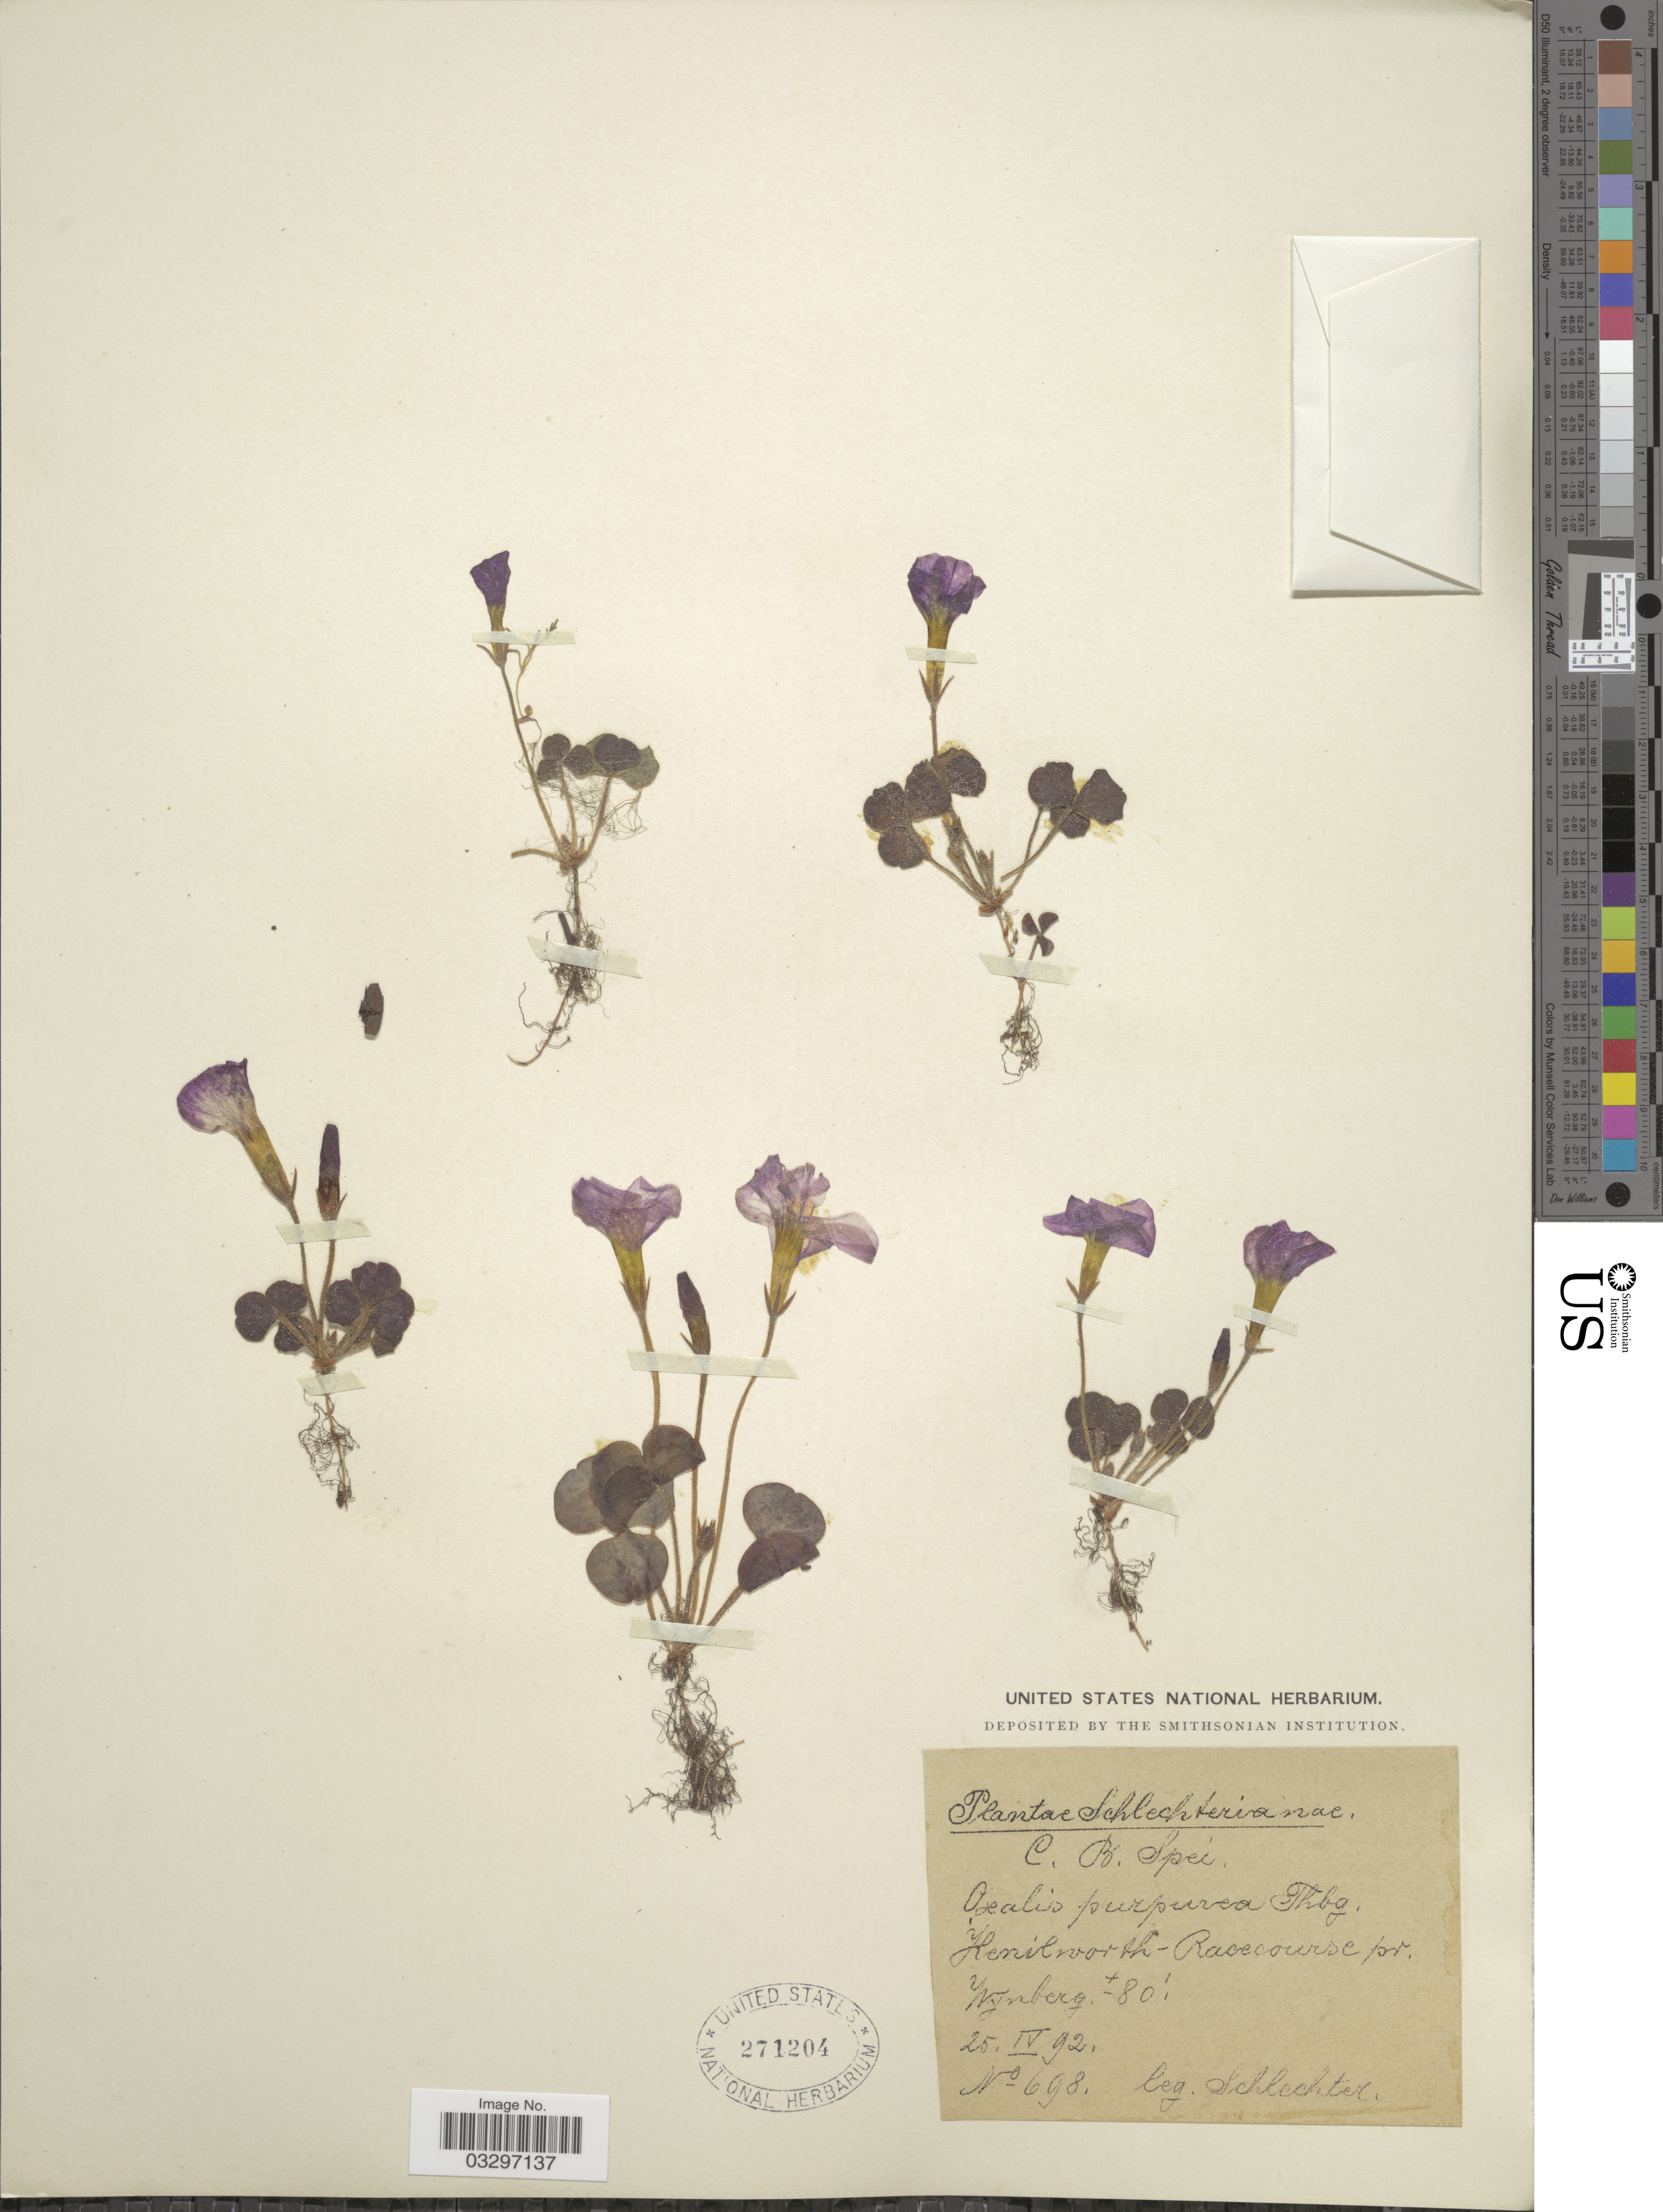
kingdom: Plantae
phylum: Tracheophyta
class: Magnoliopsida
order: Oxalidales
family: Oxalidaceae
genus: Oxalis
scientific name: Oxalis purpurea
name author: L.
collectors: Schlechter, --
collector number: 698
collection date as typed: Transcribed d/m/y: 25/4/92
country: South Africa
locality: C.B. Spei, Kenilworth - Racecourse pr., Wynberg.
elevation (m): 24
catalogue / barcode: US 271204